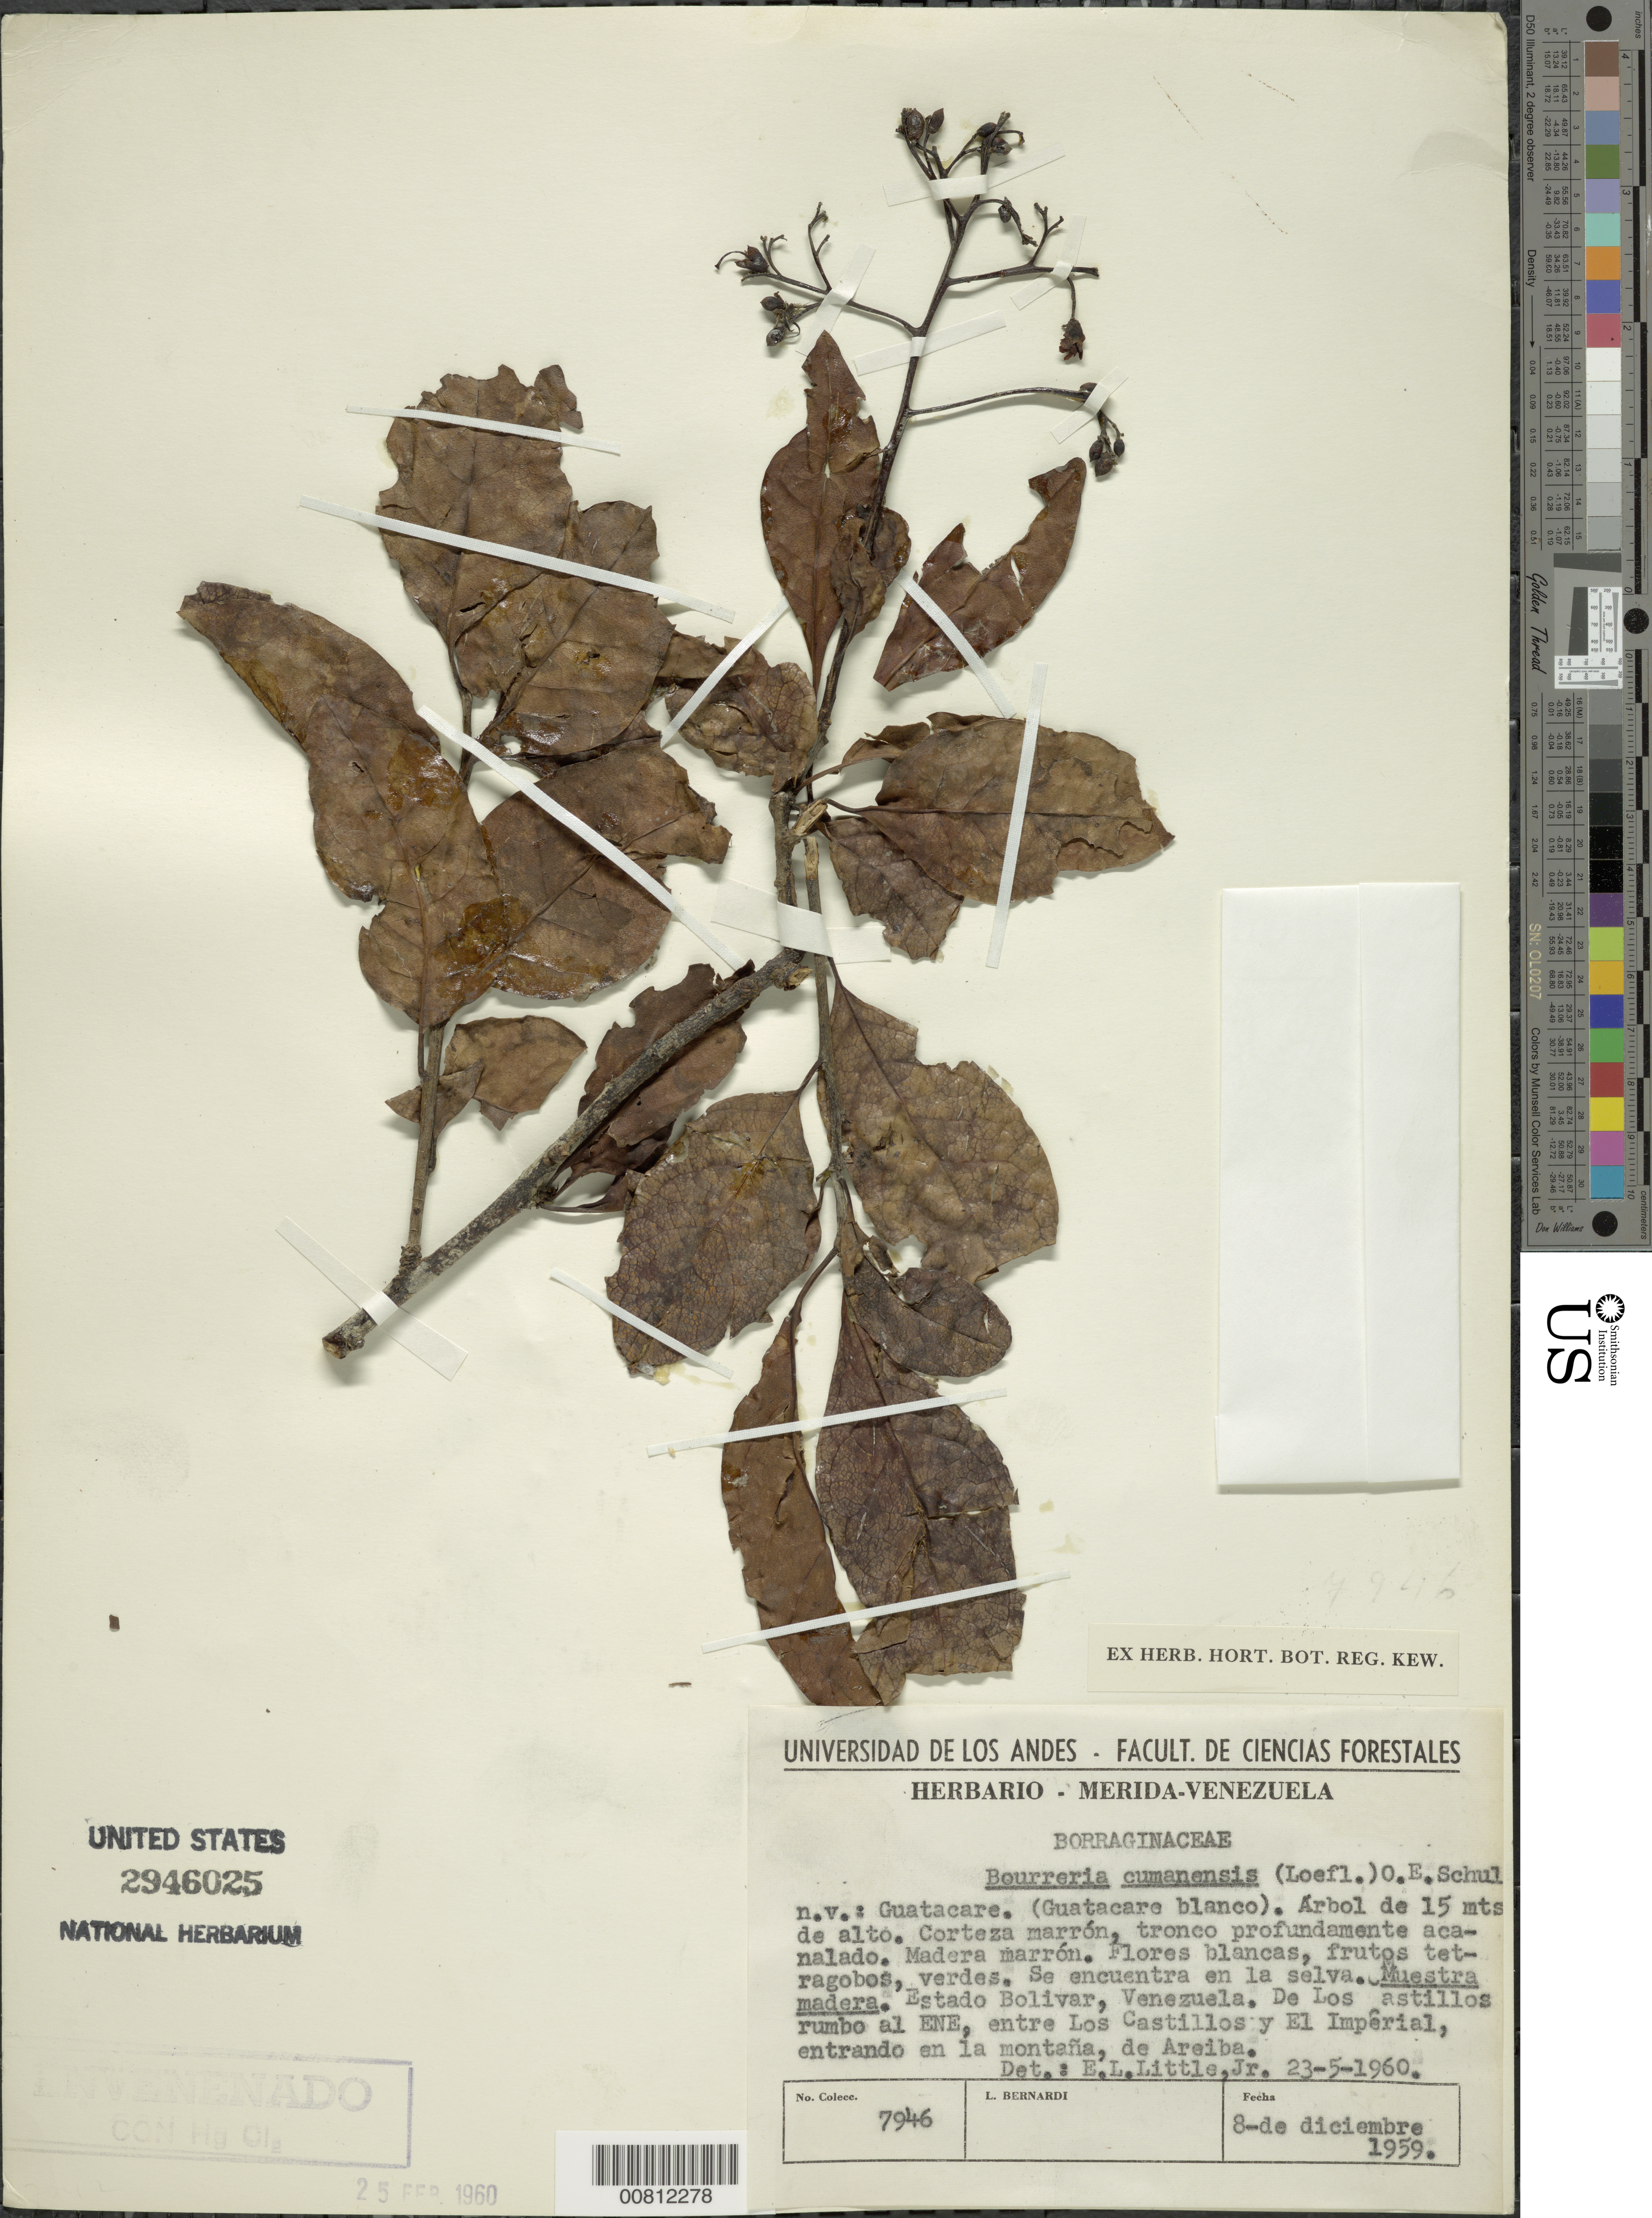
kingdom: Plantae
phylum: Tracheophyta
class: Magnoliopsida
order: Boraginales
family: Ehretiaceae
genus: Bourreria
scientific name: Bourreria cumanensis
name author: (Loefl.) O.E. Schulz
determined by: Little, Elbert L., Jr., (FSSR), United States Department of Agriculture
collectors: A. L. Bernardi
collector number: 7946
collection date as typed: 8-Dec-59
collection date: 1959-12-08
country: Venezuela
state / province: Bolívar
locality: Castillos y El Imperial, de los astillos rumbo al ENE, entre los entrado en la montaña, de Areiba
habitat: Selva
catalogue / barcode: US 2946025